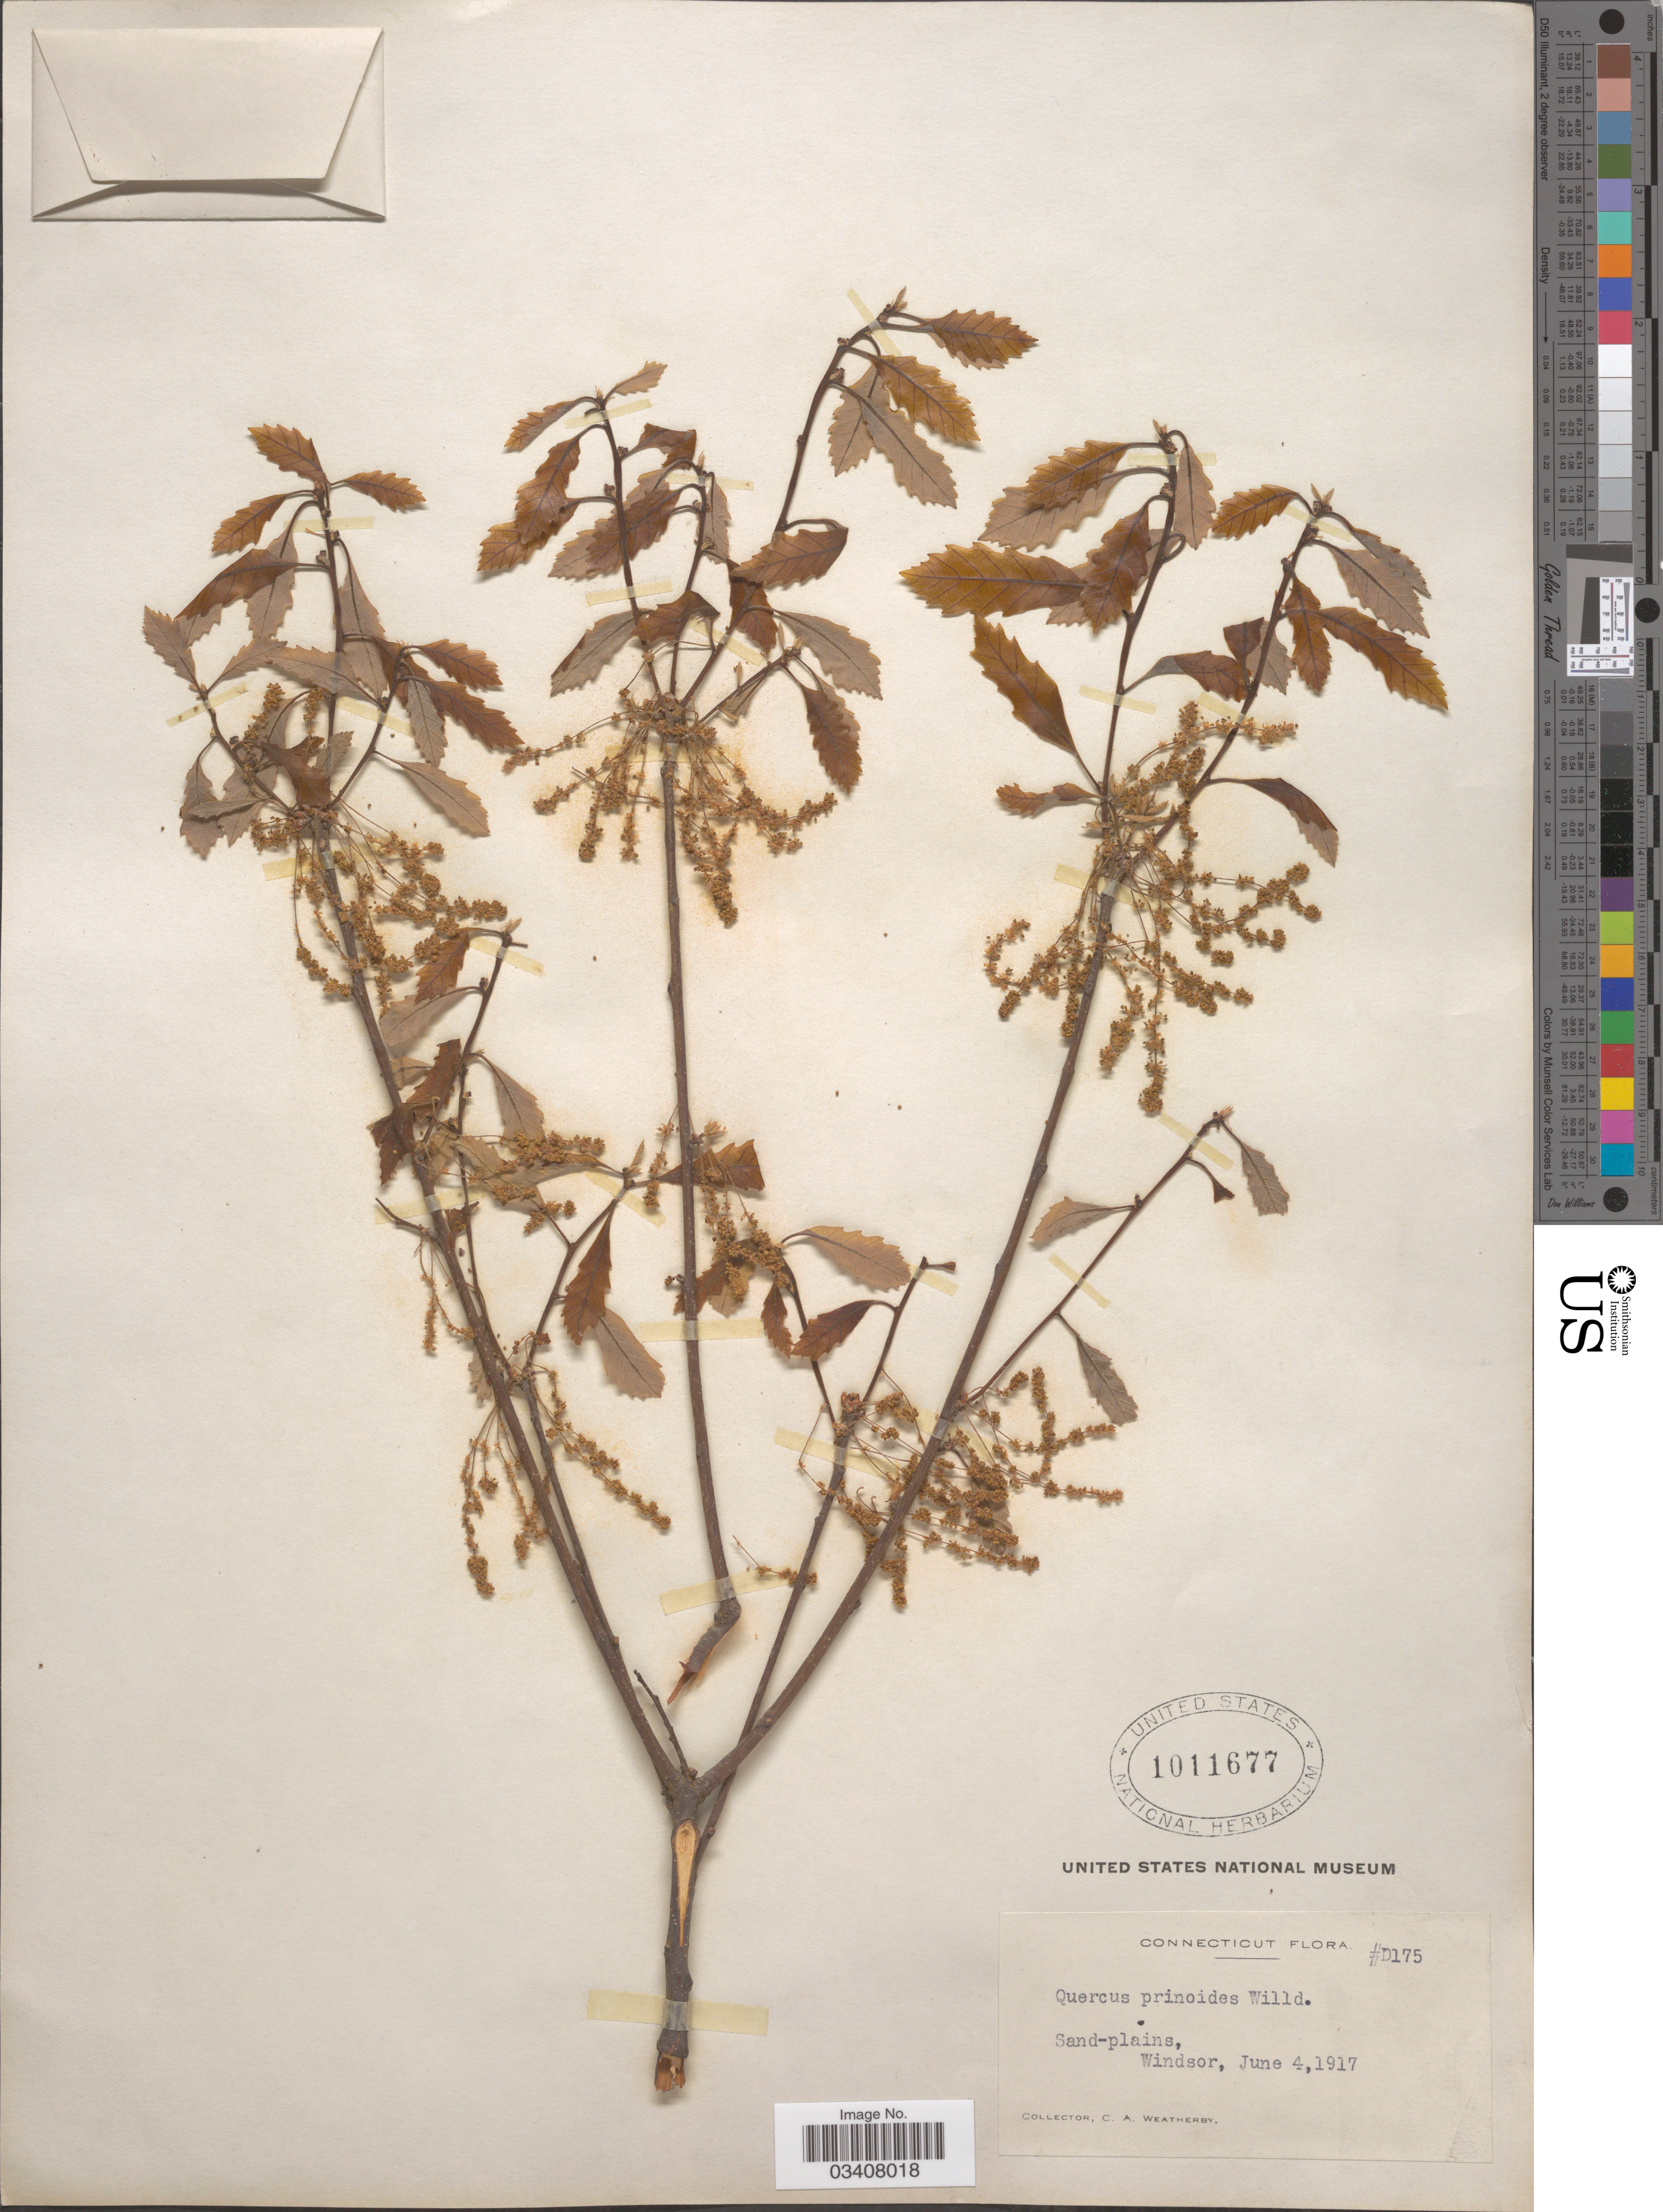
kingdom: Plantae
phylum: Tracheophyta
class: Magnoliopsida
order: Fagales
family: Fagaceae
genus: Quercus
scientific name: Quercus prinoides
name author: Willd.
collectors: C. A. Weatherby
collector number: D175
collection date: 1917-06-04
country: United States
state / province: Connecticut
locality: Sand-plains, Windsor.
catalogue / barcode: US 1011677